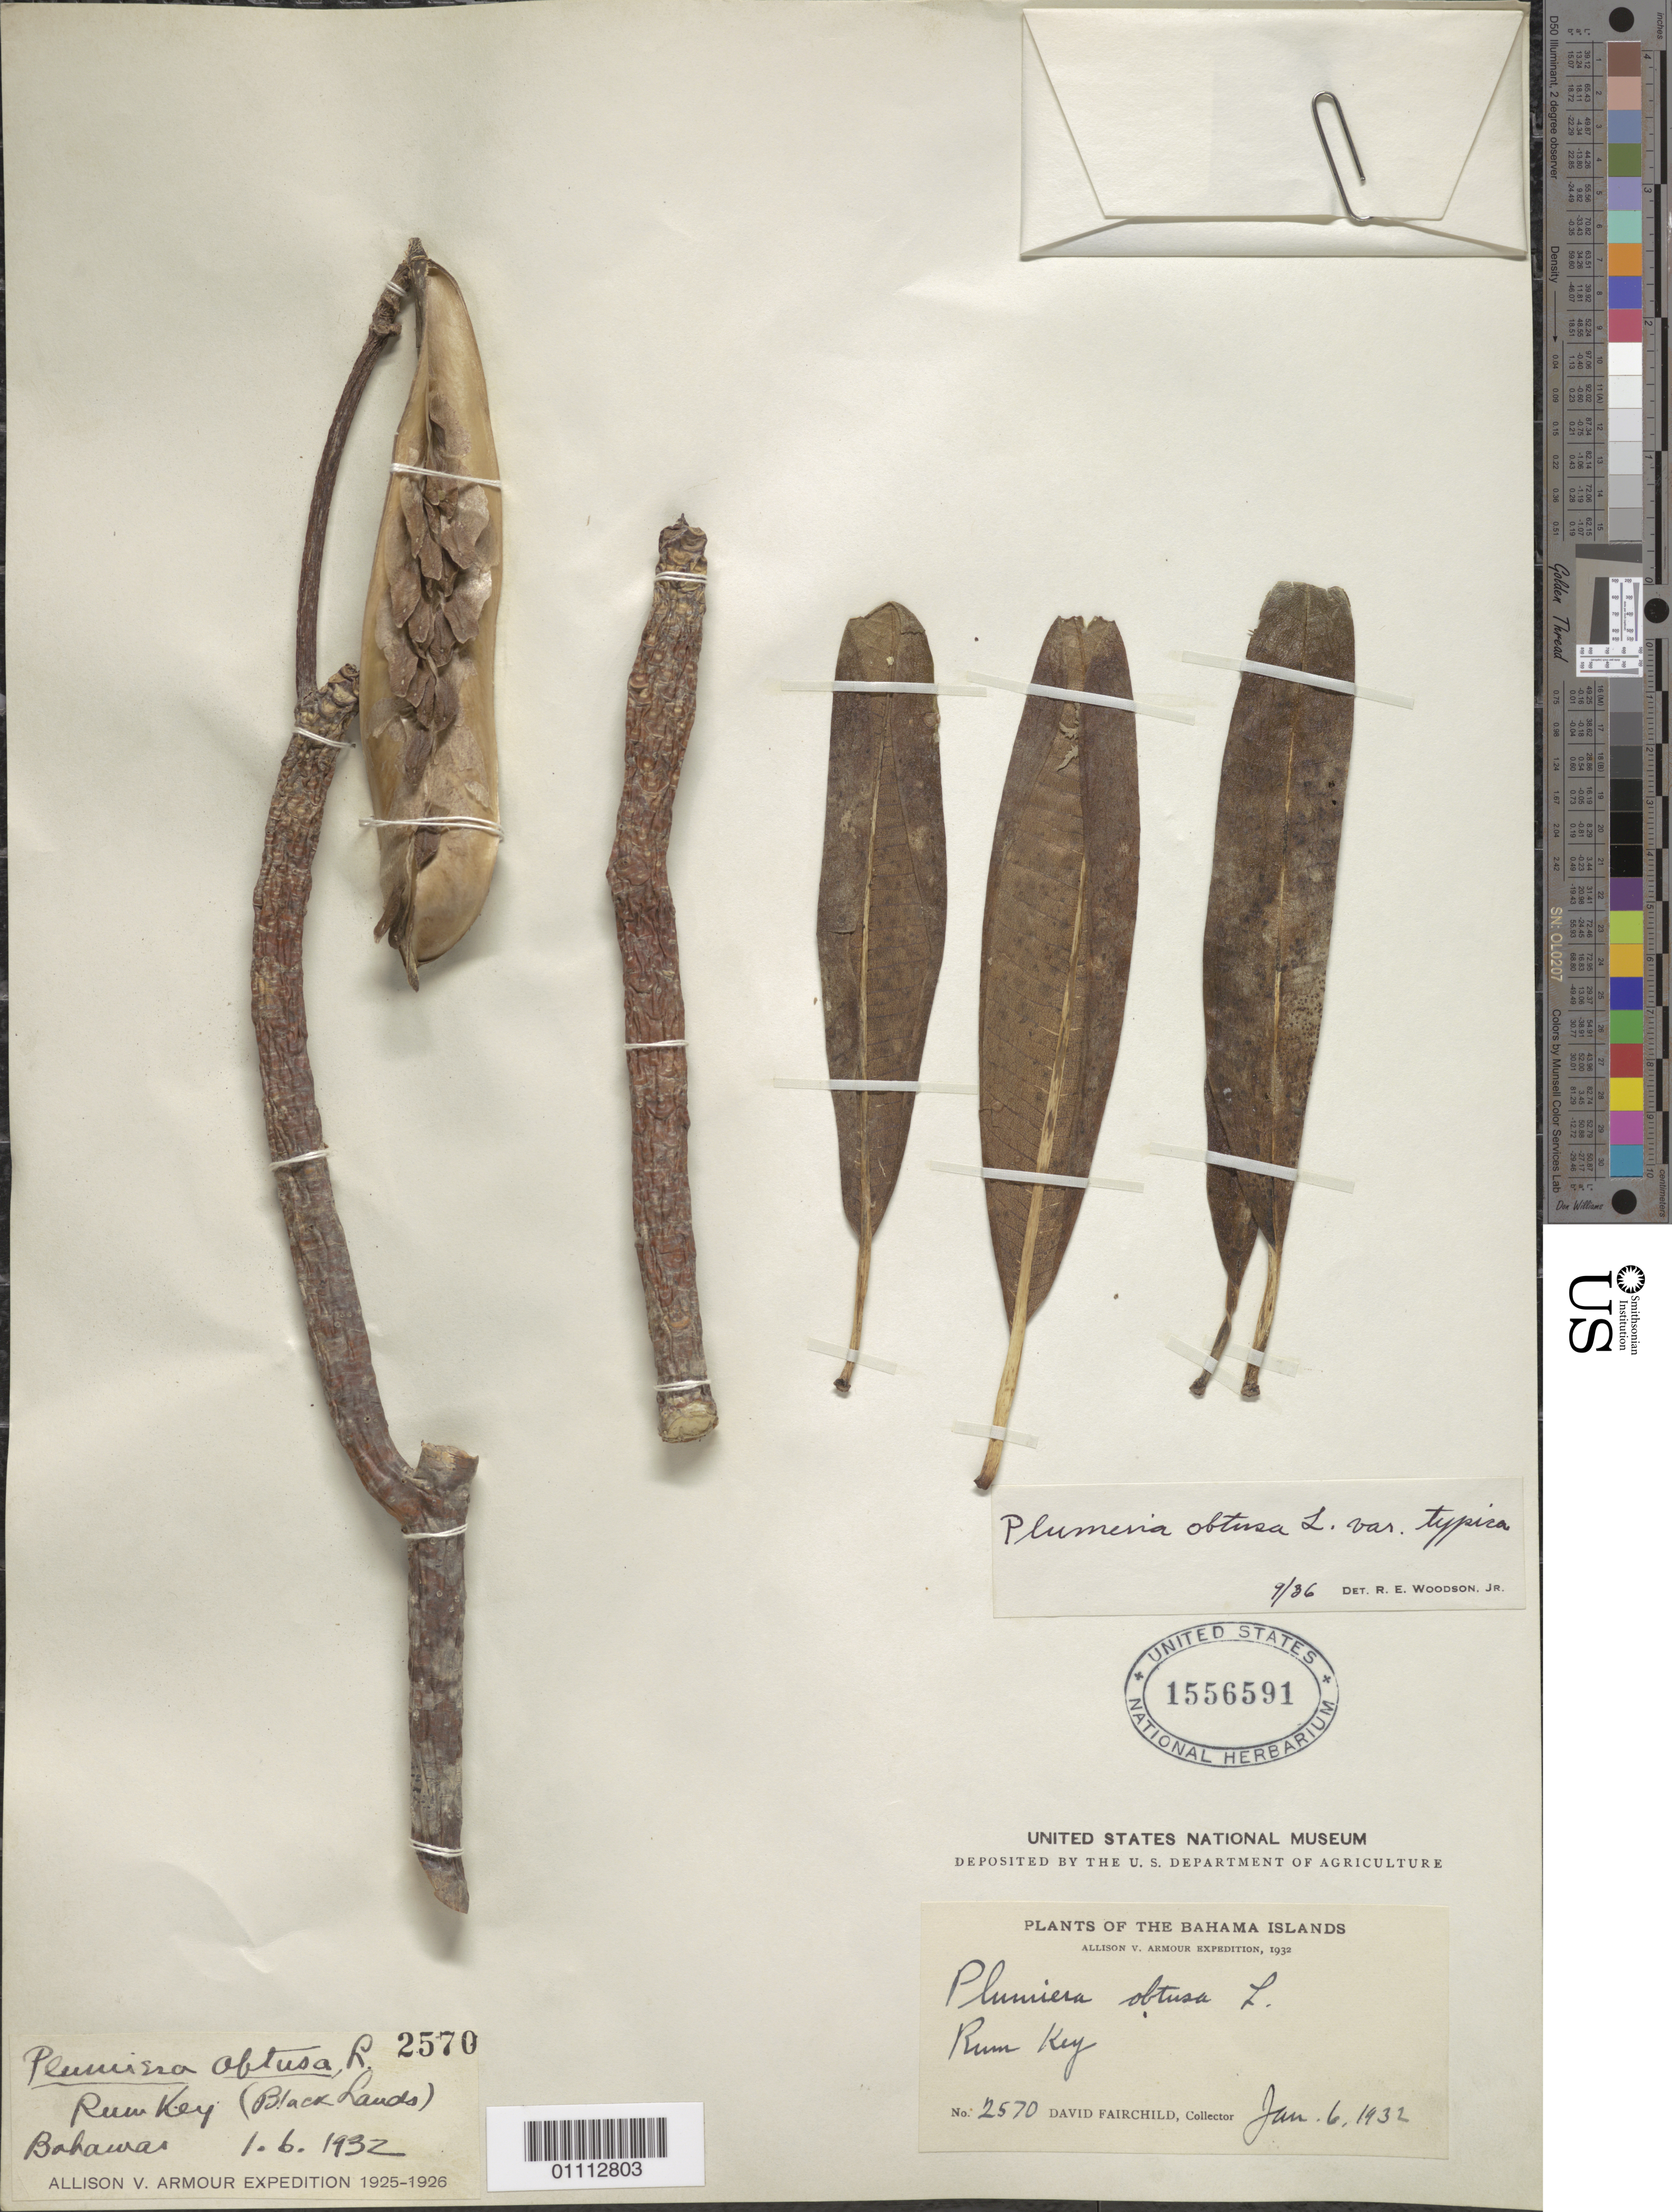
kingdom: Plantae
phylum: Tracheophyta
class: Magnoliopsida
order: Gentianales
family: Apocynaceae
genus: Plumeria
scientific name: Plumeria obtusa var. typica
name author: Woodson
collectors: D. Fairchild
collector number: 2570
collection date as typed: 06 Jan 1932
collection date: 1932-01-06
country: Bahamas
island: Rum Cay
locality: Rum Key (Black Lands)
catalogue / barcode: US 1556591